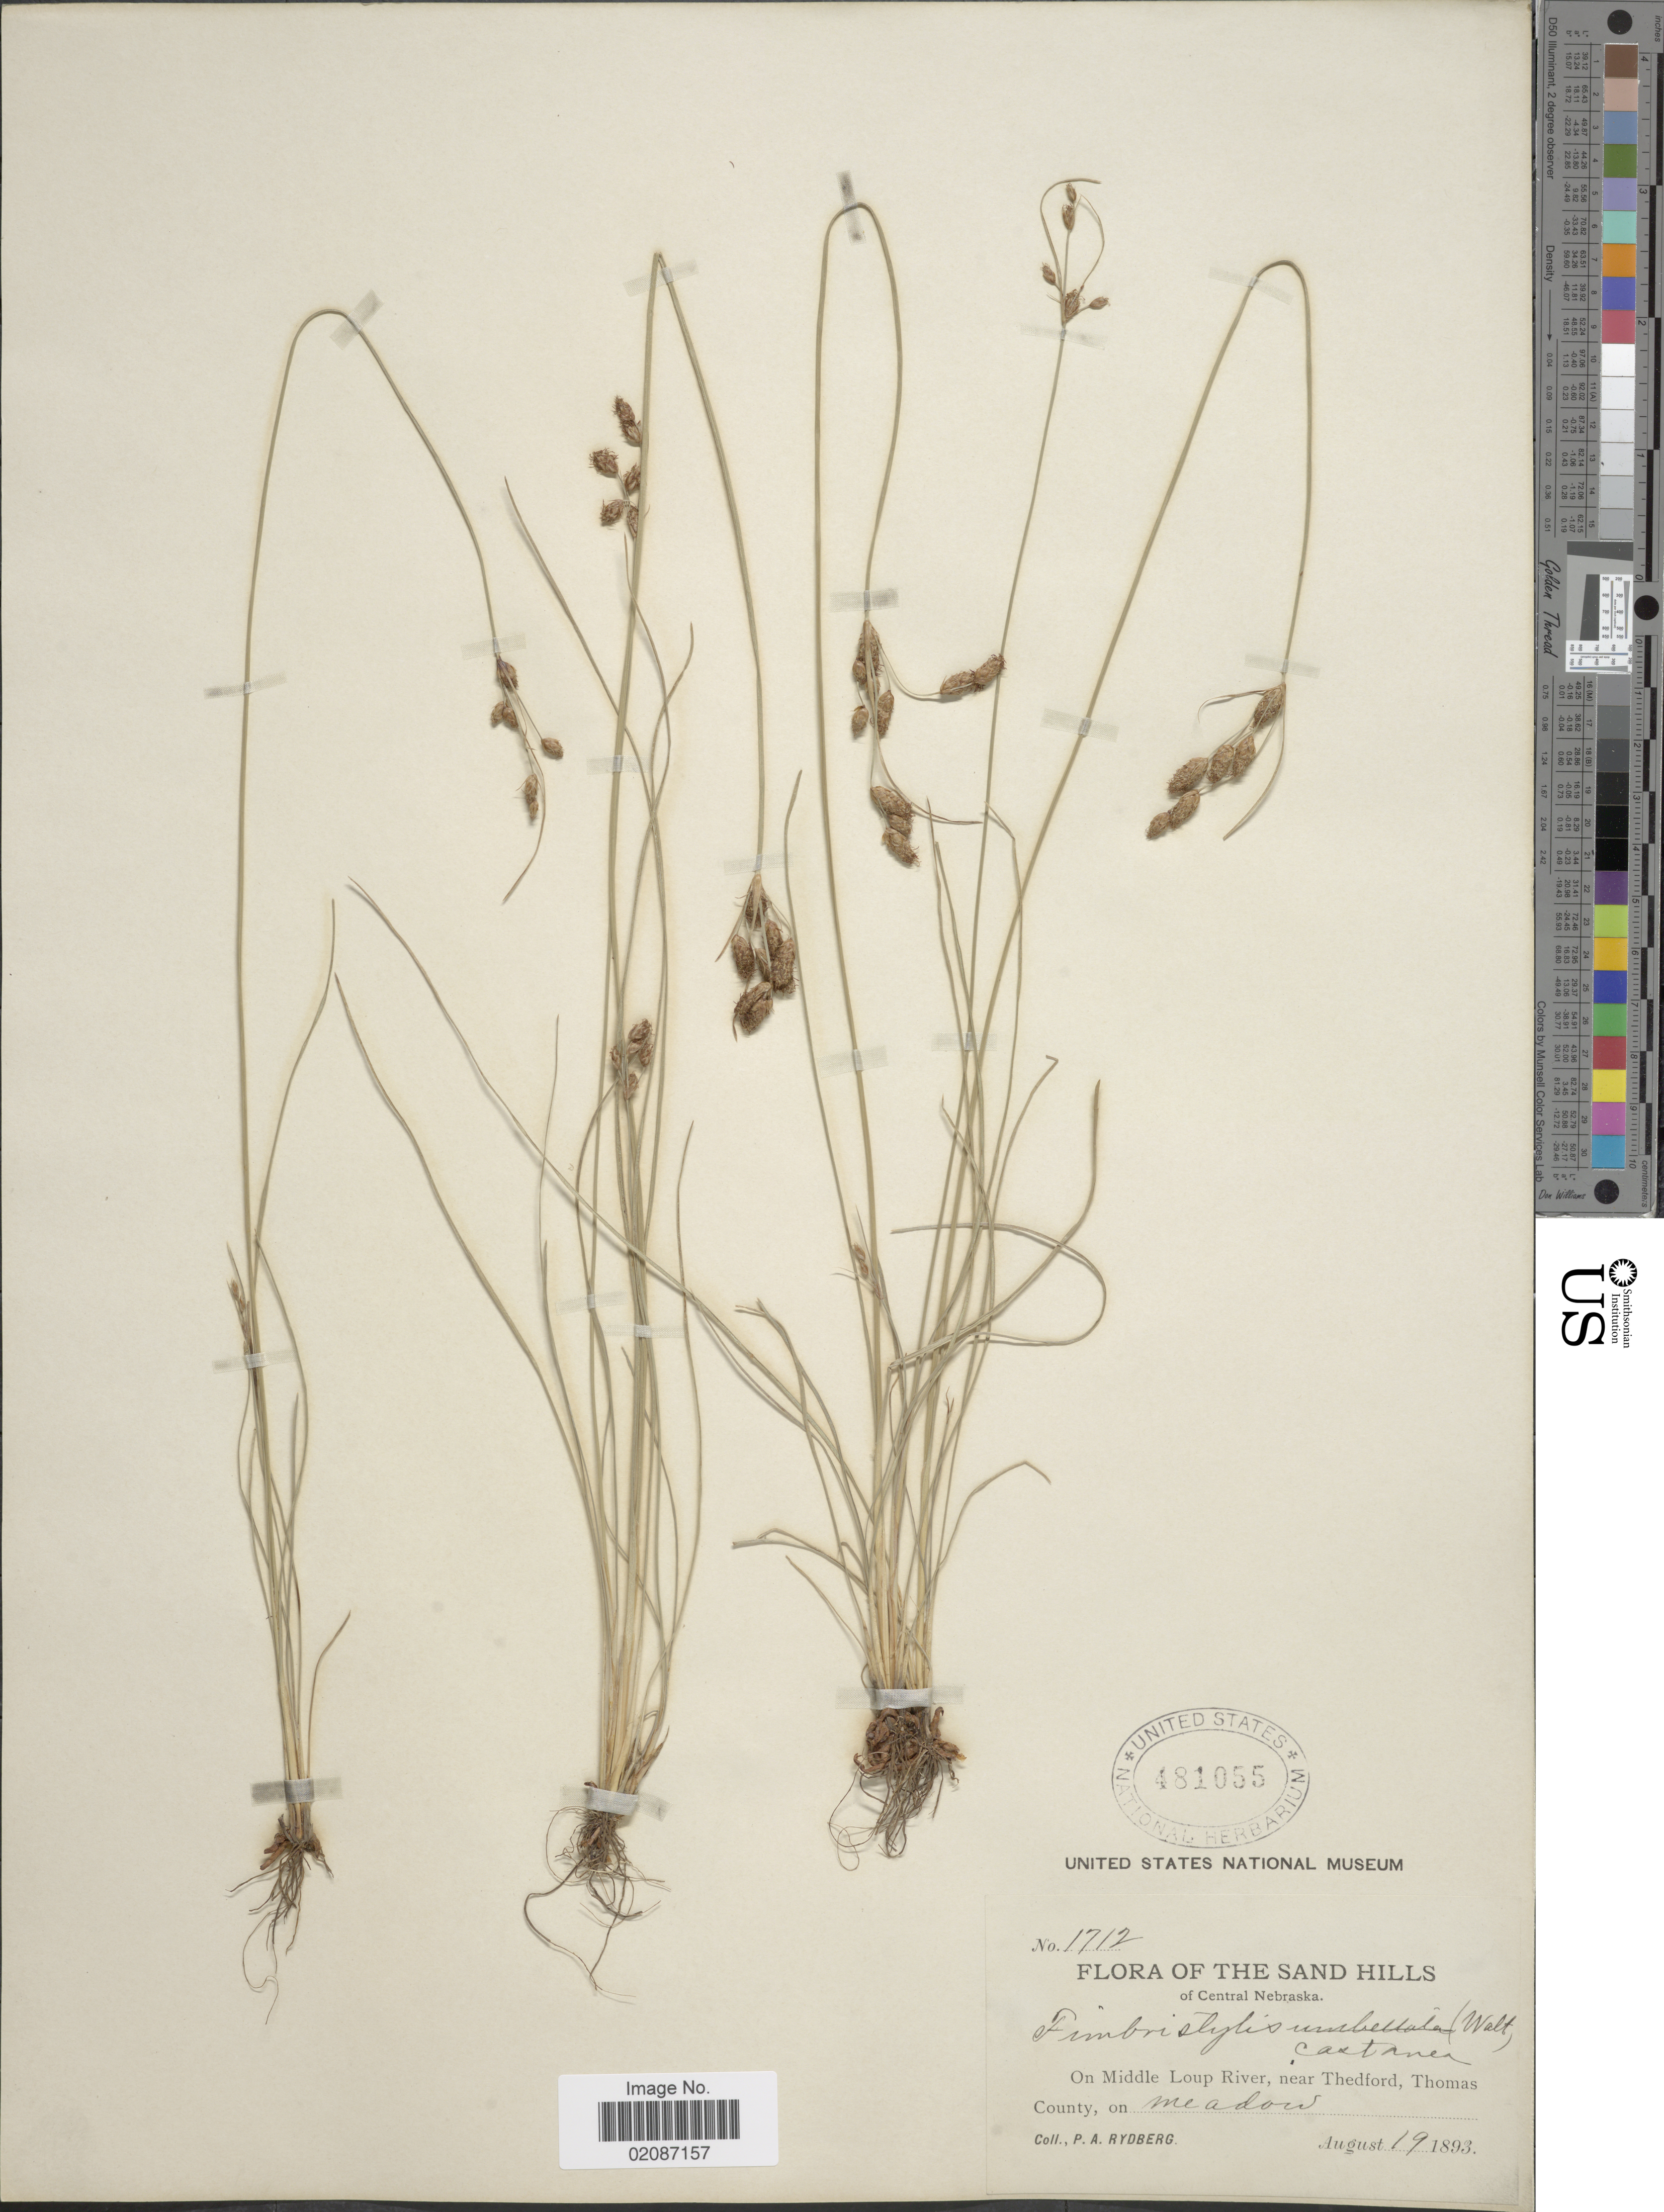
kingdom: Plantae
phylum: Tracheophyta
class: Liliopsida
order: Poales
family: Cyperaceae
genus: Fimbristylis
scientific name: Fimbristylis spadicea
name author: (L.) Vahl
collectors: P. A. Rydberg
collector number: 1712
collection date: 1893-08-19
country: United States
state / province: Nebraska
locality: The Sand Hills, Central Nebraska, Middle Loup River, near Thedford, Thomas County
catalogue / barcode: US 481055